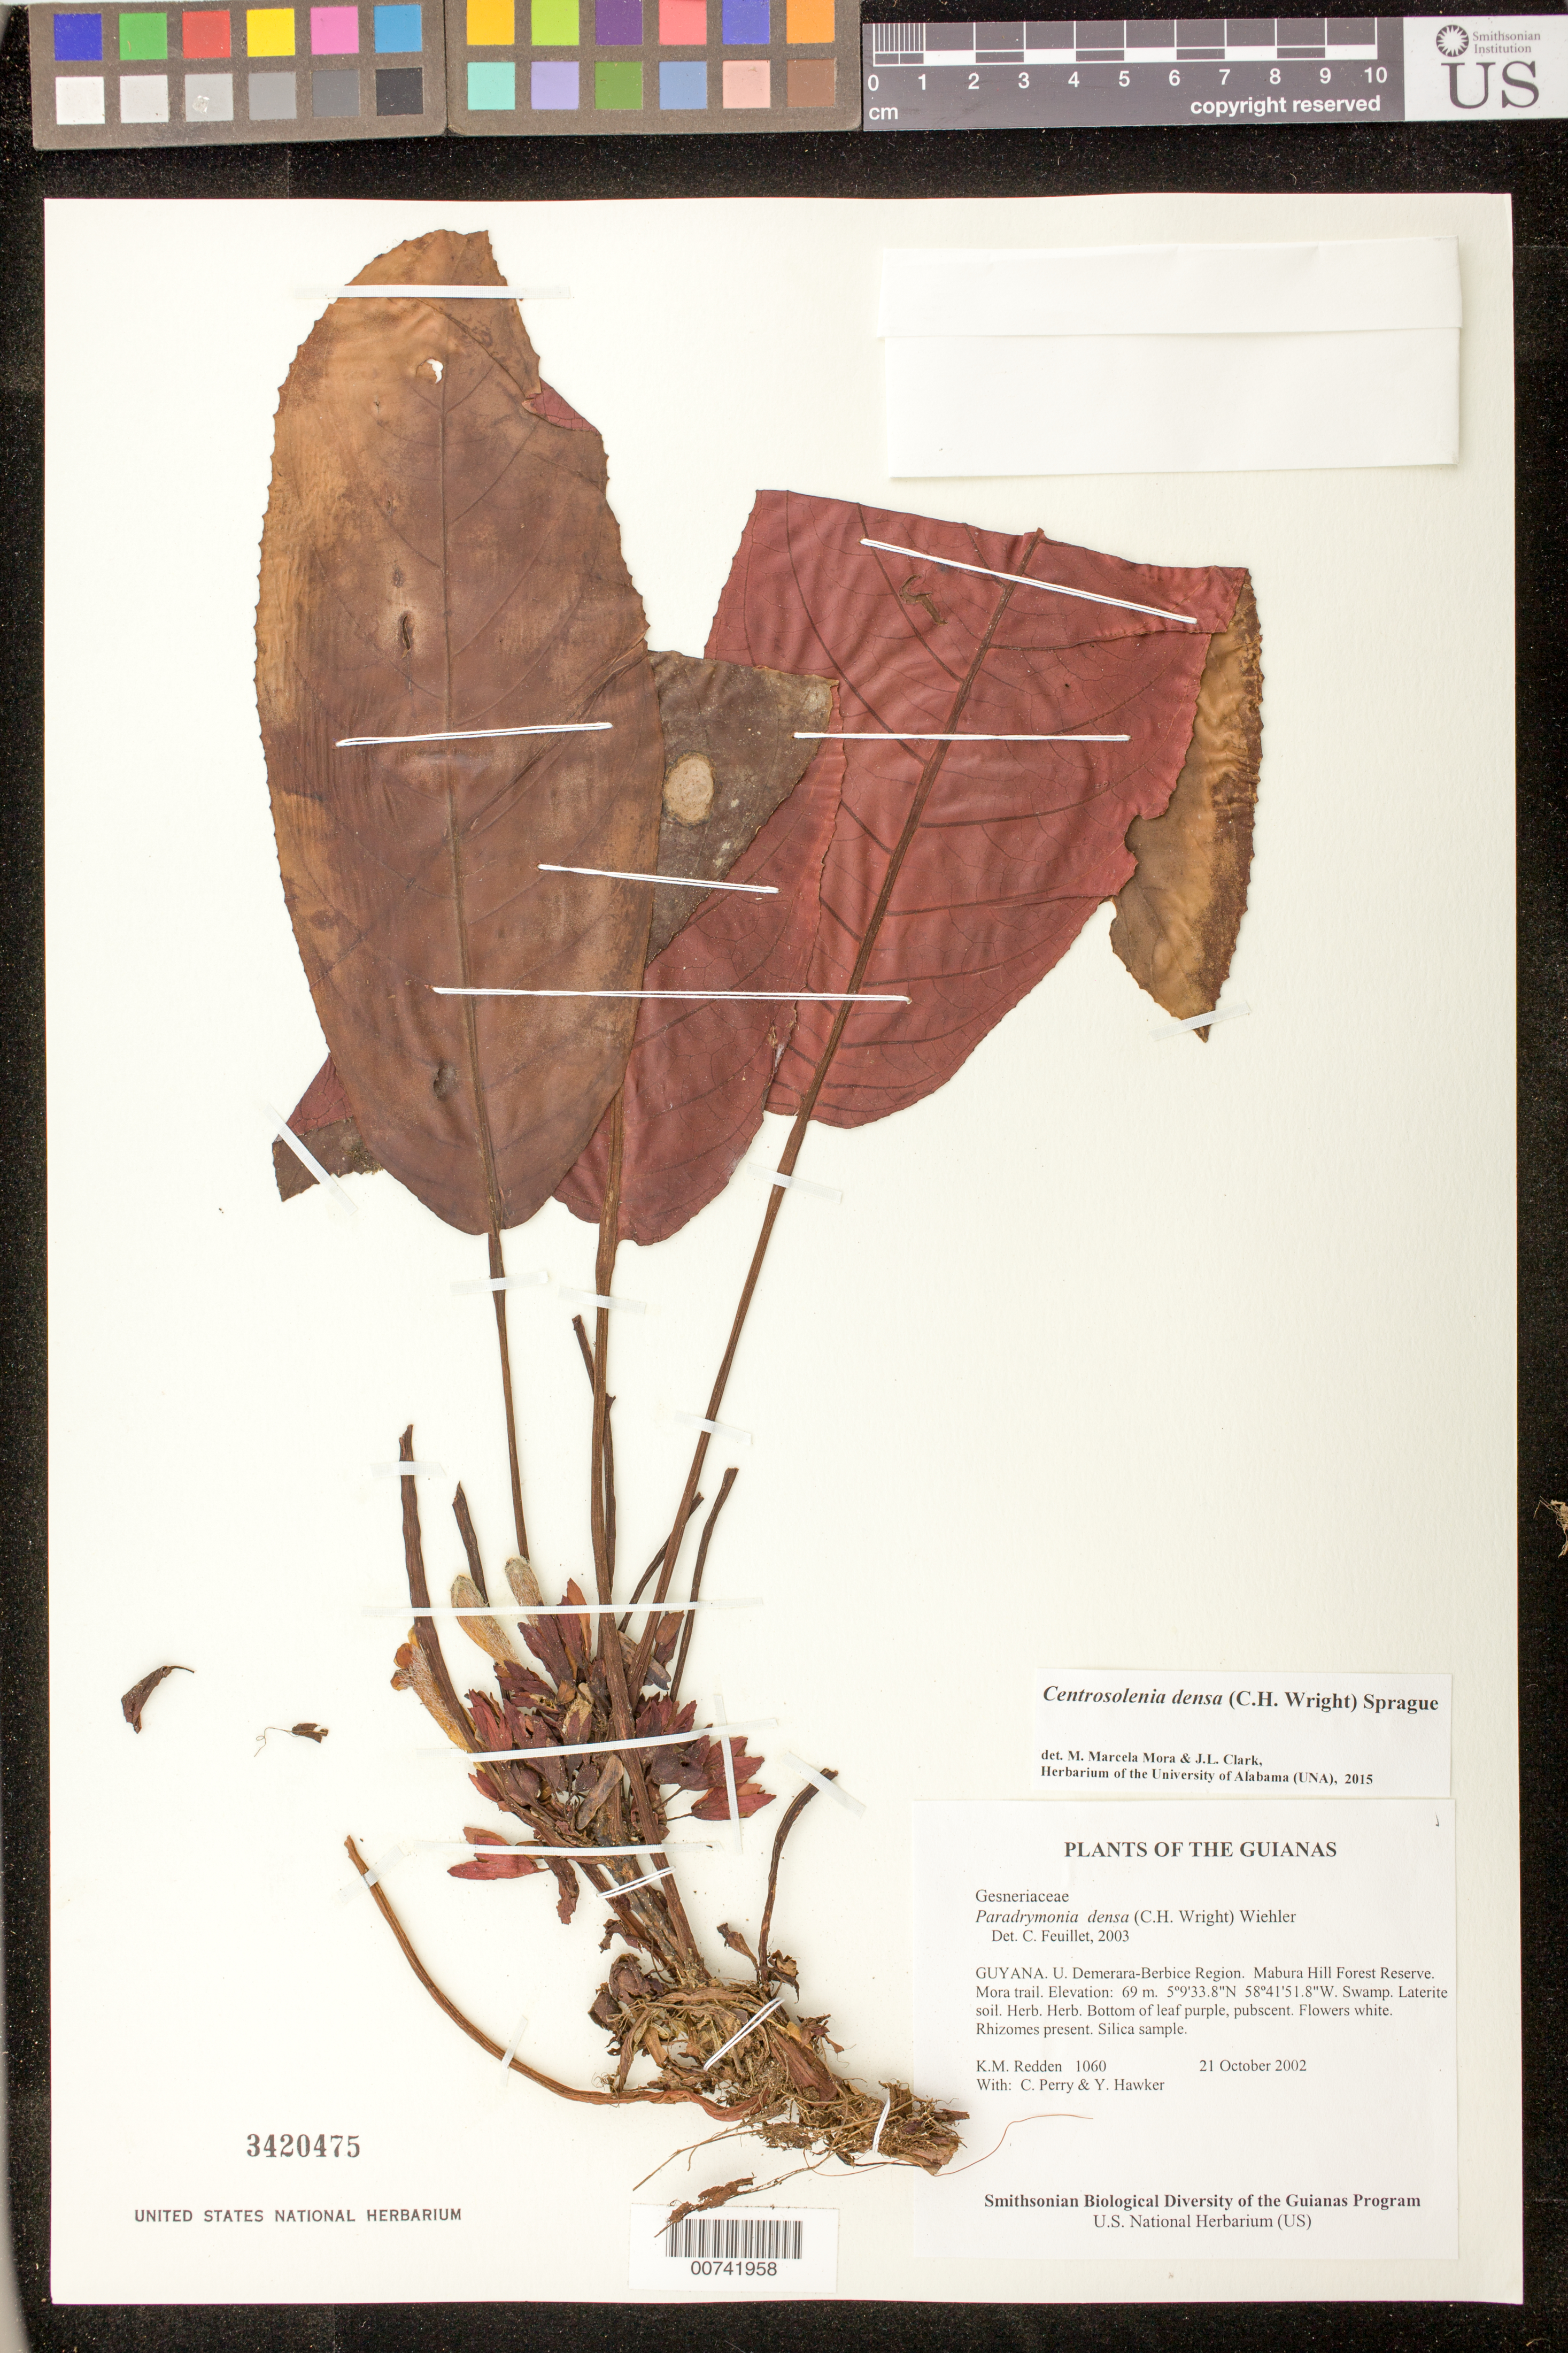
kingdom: Plantae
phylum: Tracheophyta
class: Magnoliopsida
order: Lamiales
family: Gesneriaceae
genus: Centrosolenia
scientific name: Centrosolenia densa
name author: (C.H. Wright) Sprague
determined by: Mora, M. M.; Clark, J. L.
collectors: K. M. Redden, C. Perry & Y. Hawker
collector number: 1060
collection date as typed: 21 Oct 2002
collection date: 2002-10-21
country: Guyana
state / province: U. Demerara-Berbice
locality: U. Demerara-Berbice Region. Mabura Hill Forest Reserve. Mora trail.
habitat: Swamp. Laterite soil.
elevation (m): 69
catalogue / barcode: US 3420475